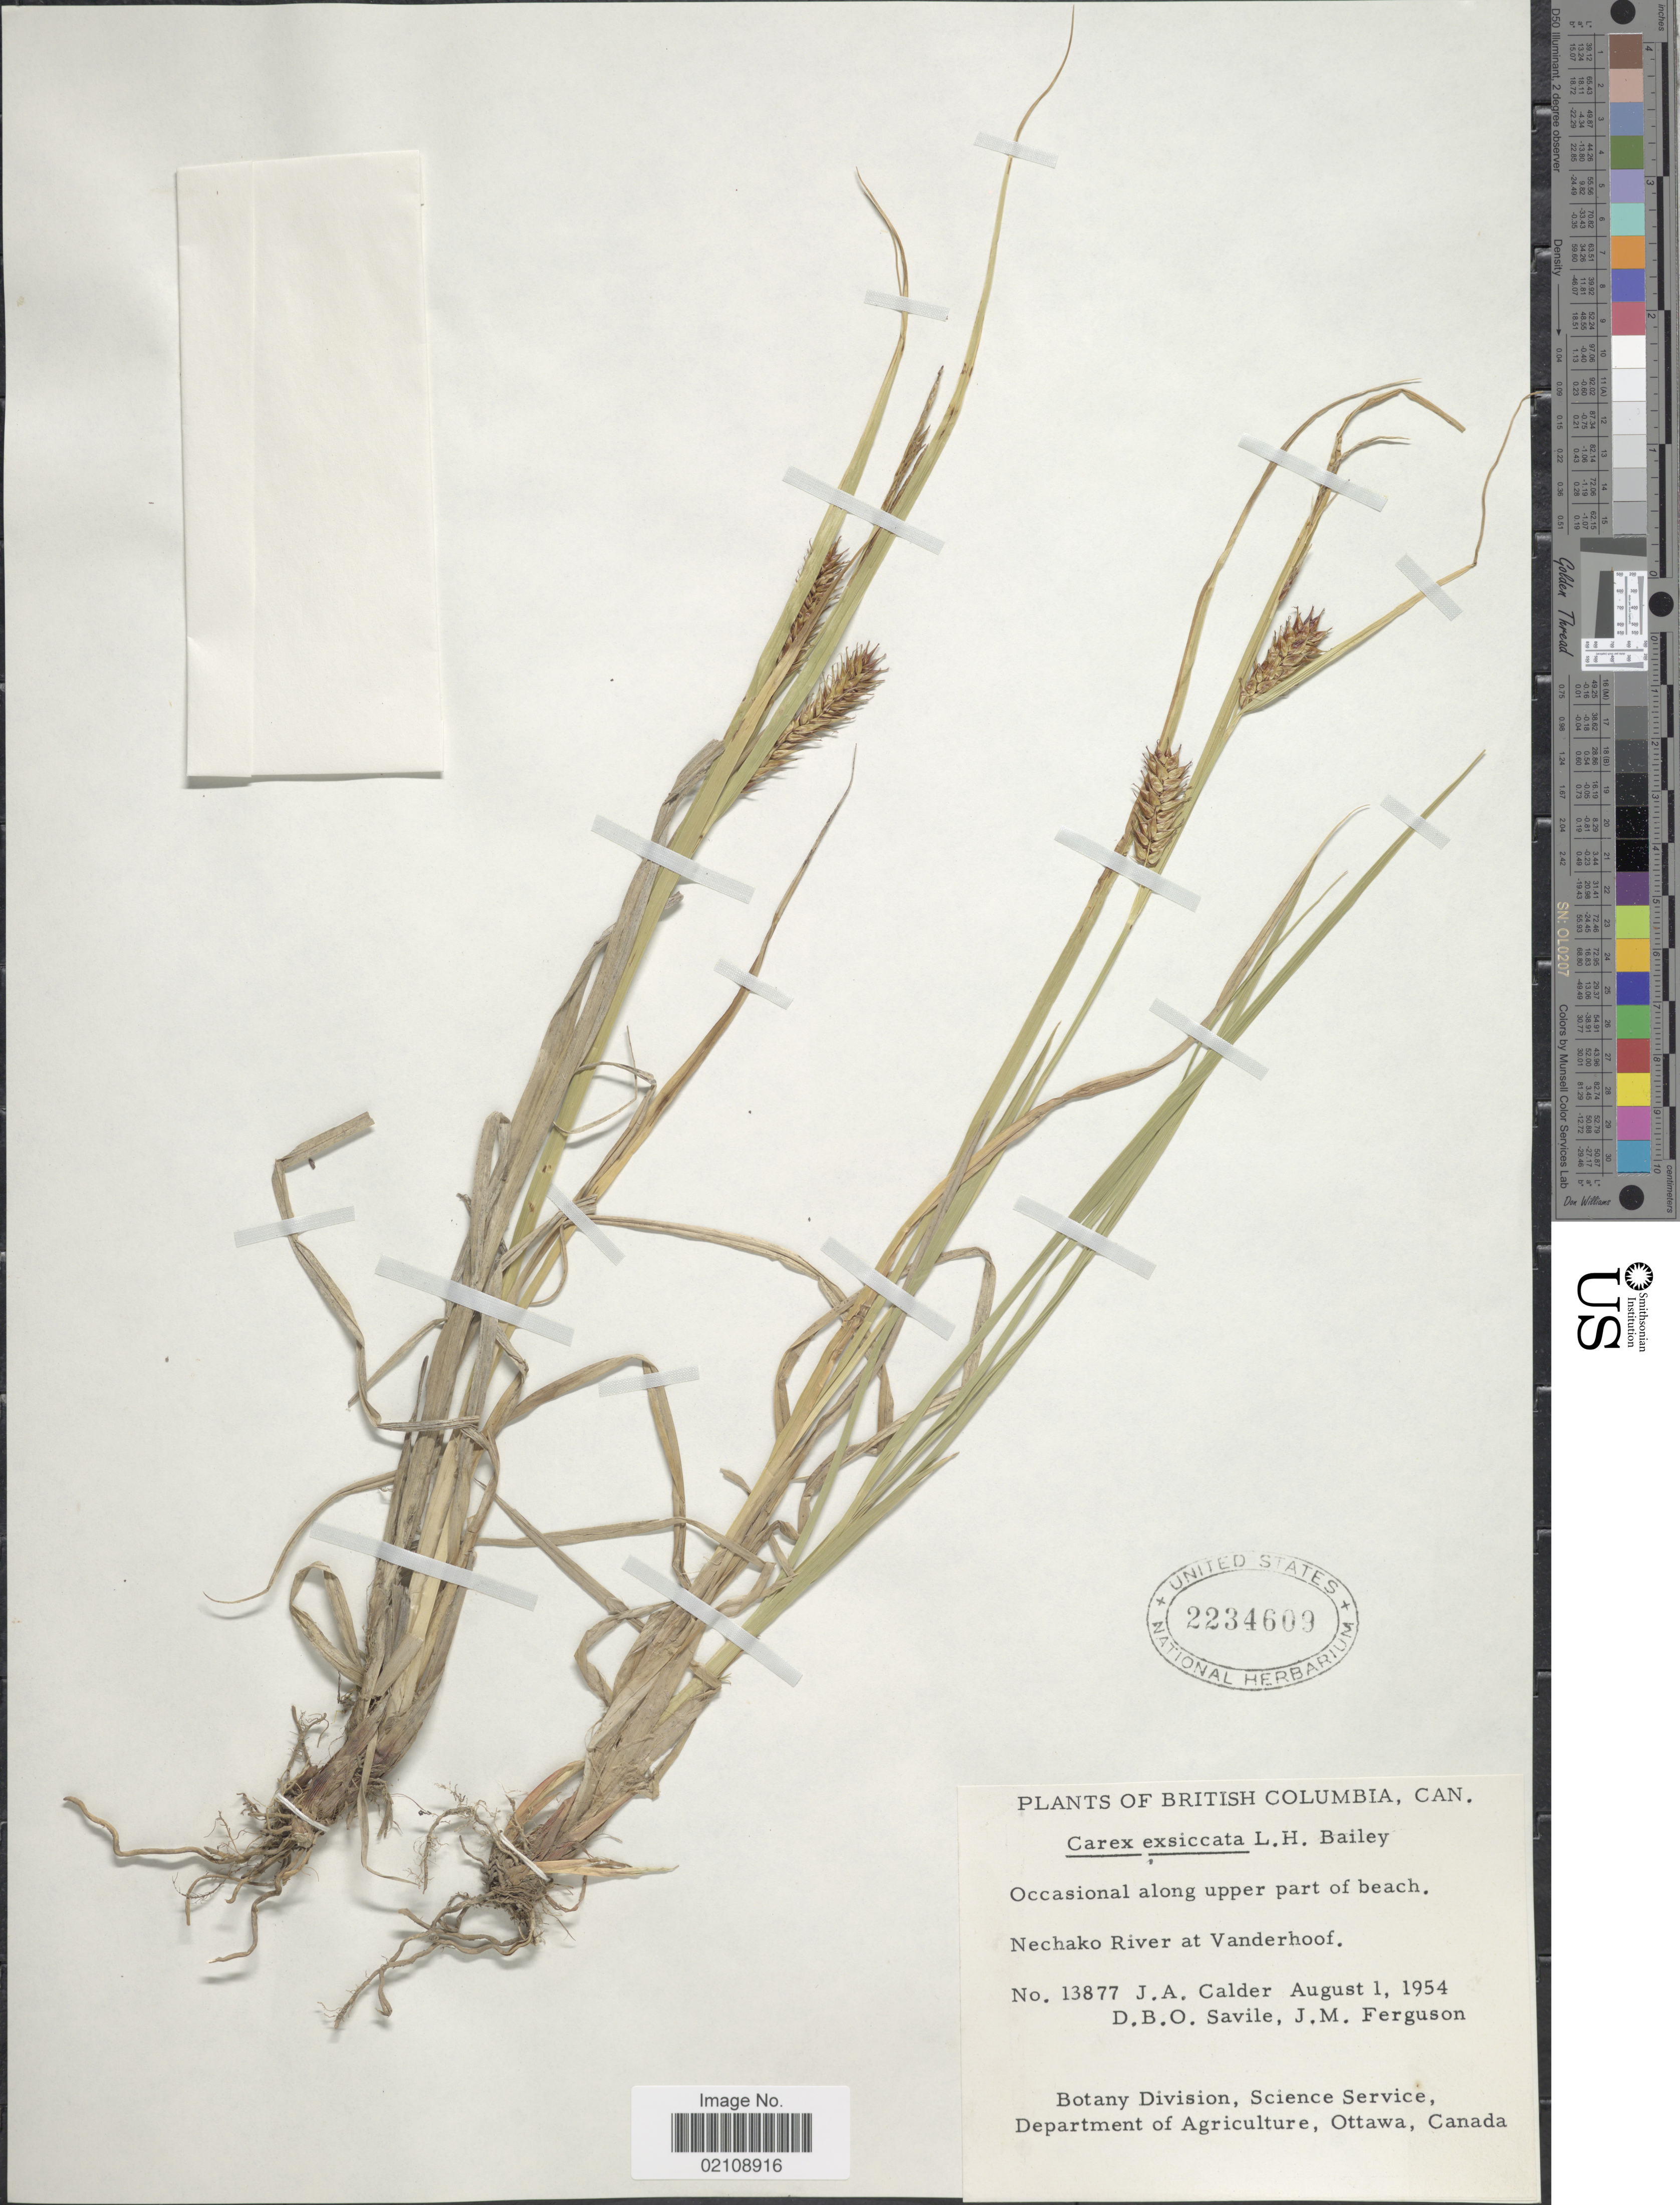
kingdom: Plantae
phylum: Tracheophyta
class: Liliopsida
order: Poales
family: Cyperaceae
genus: Carex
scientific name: Carex exsiccata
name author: L.H. Bailey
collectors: J. A. Calder, D. Savile & J. M. Ferguson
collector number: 13877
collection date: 1954-08-01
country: Canada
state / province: British Columbia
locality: Nechako River at Vanderhoof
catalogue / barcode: US 2234609